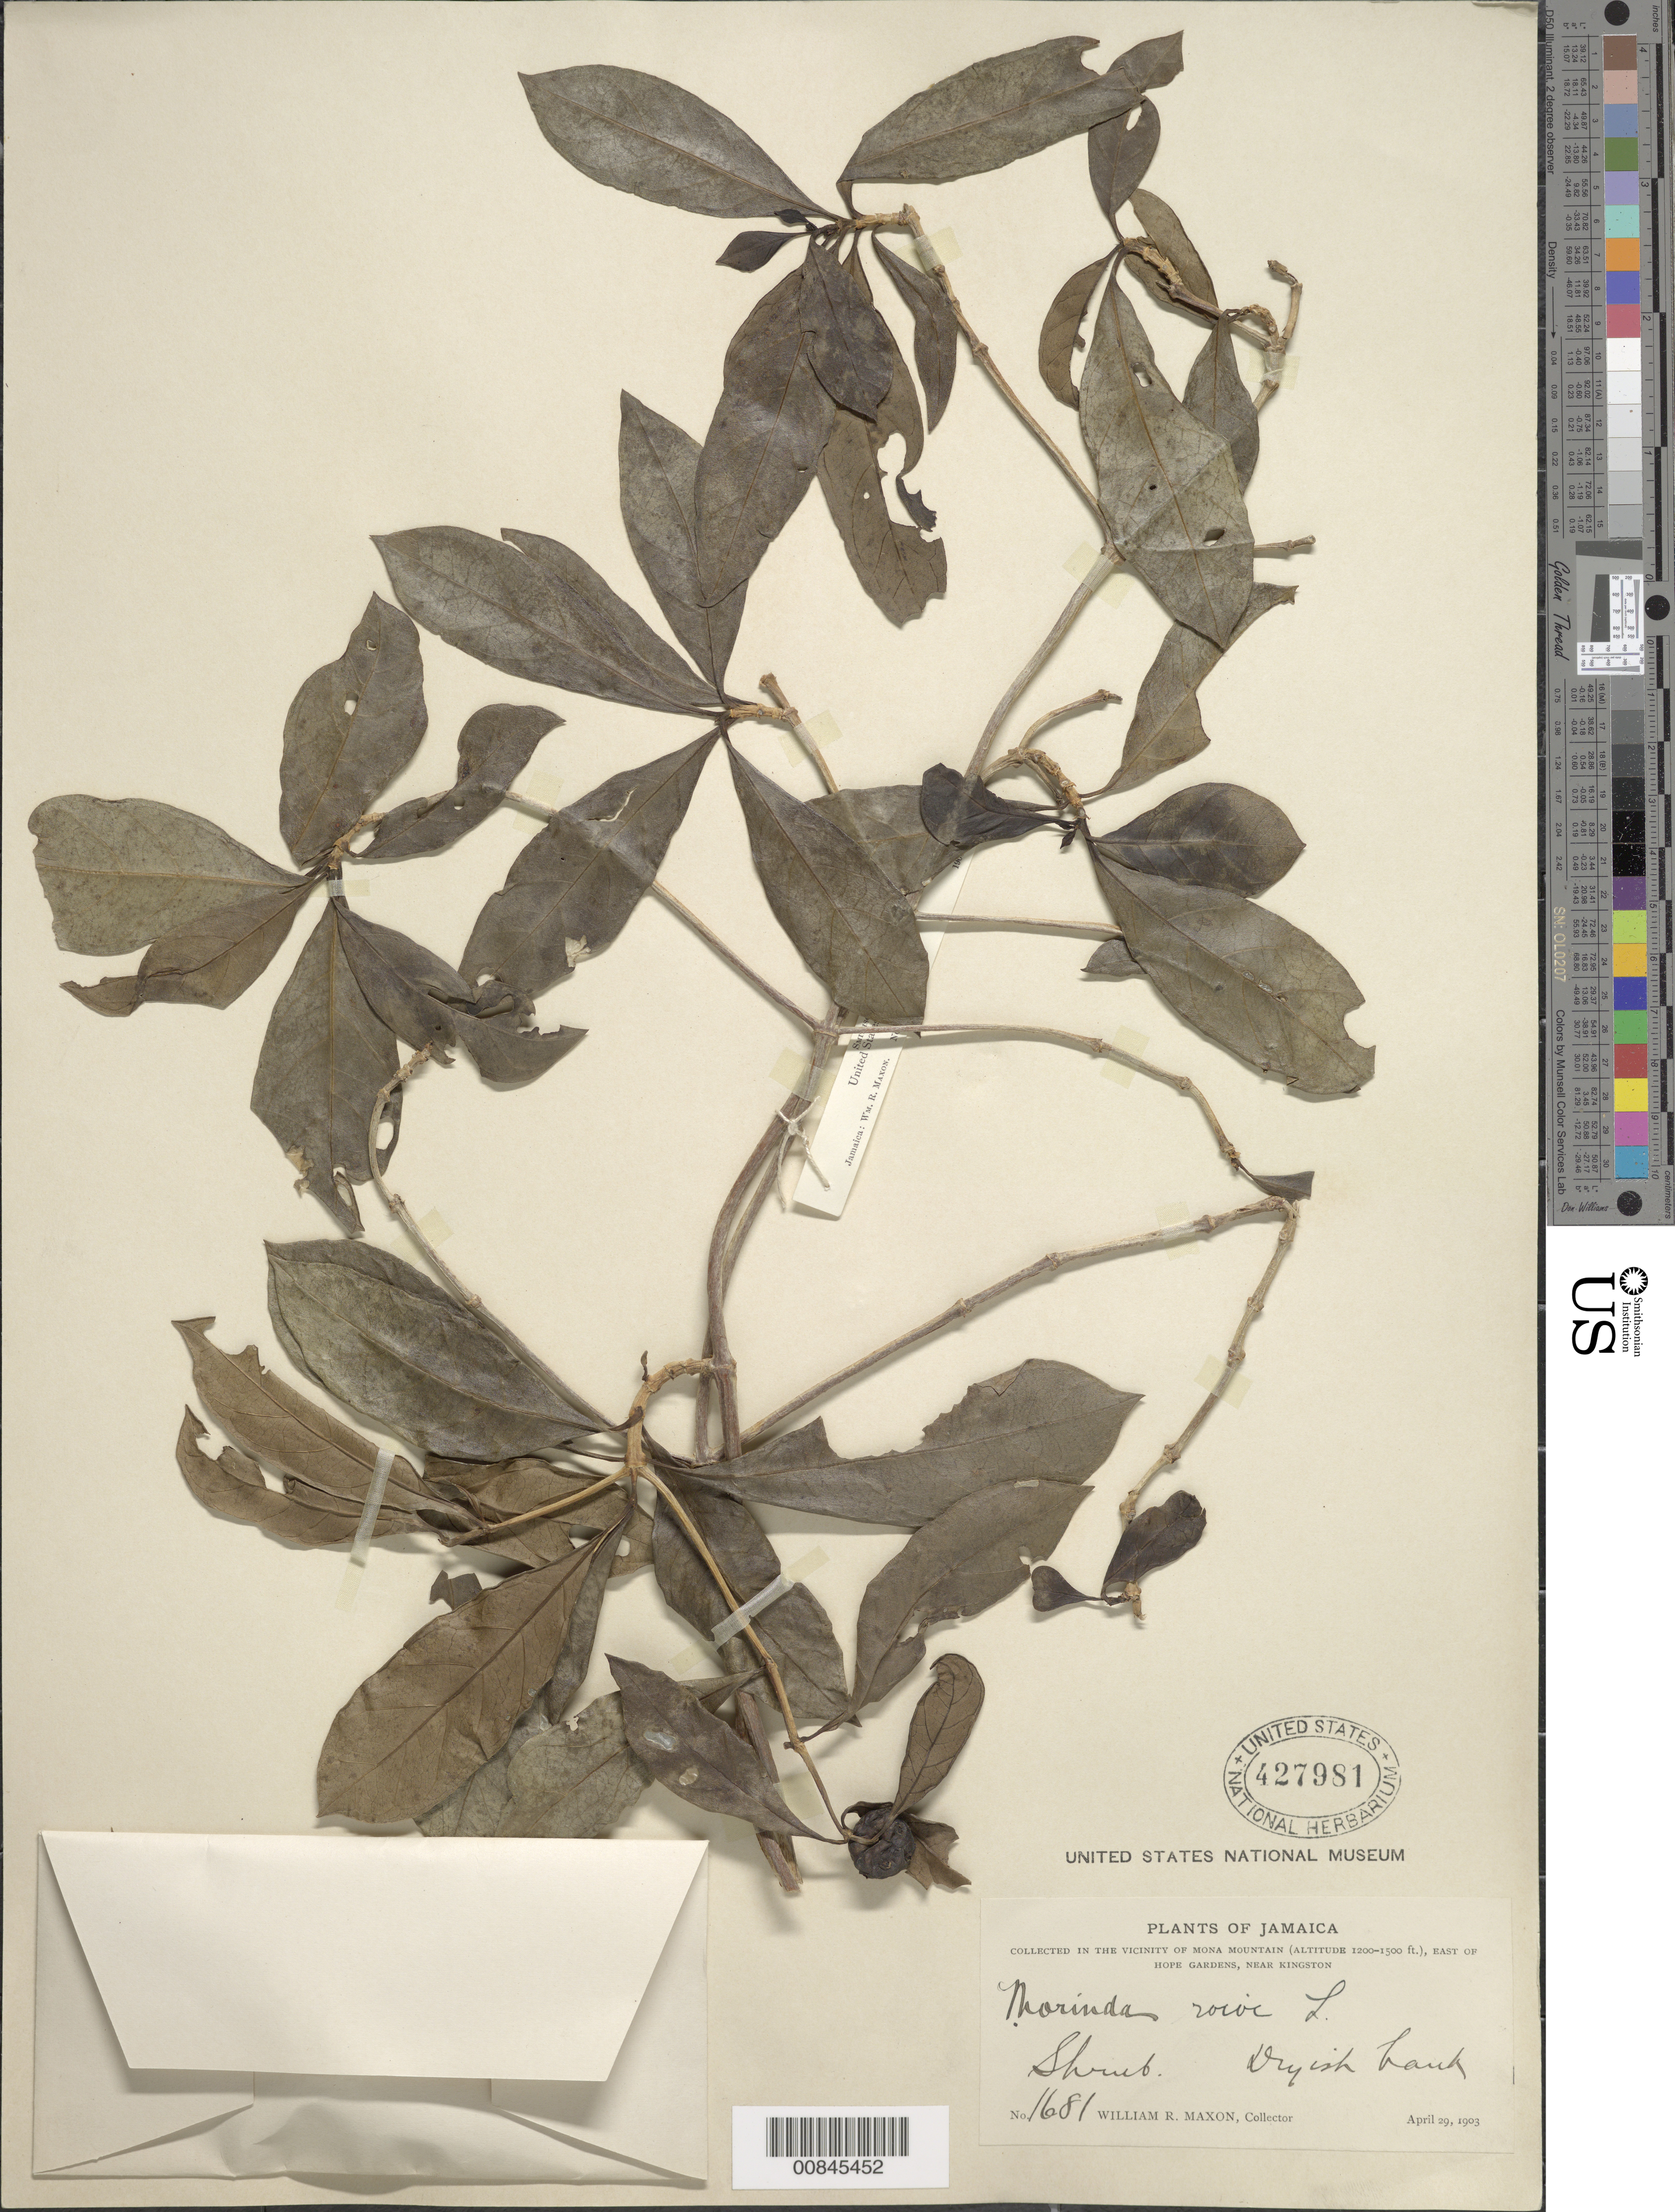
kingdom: Plantae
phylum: Tracheophyta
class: Magnoliopsida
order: Gentianales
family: Rubiaceae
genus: Morinda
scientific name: Morinda royoc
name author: L.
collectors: W. R. Maxon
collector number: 1681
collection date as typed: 29 Apr 1903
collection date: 1903-04-29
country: Jamaica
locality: In the vicinity of Mona Mountain, east of Hope Gardens, near Kingston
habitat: Dry bank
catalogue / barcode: US 427981